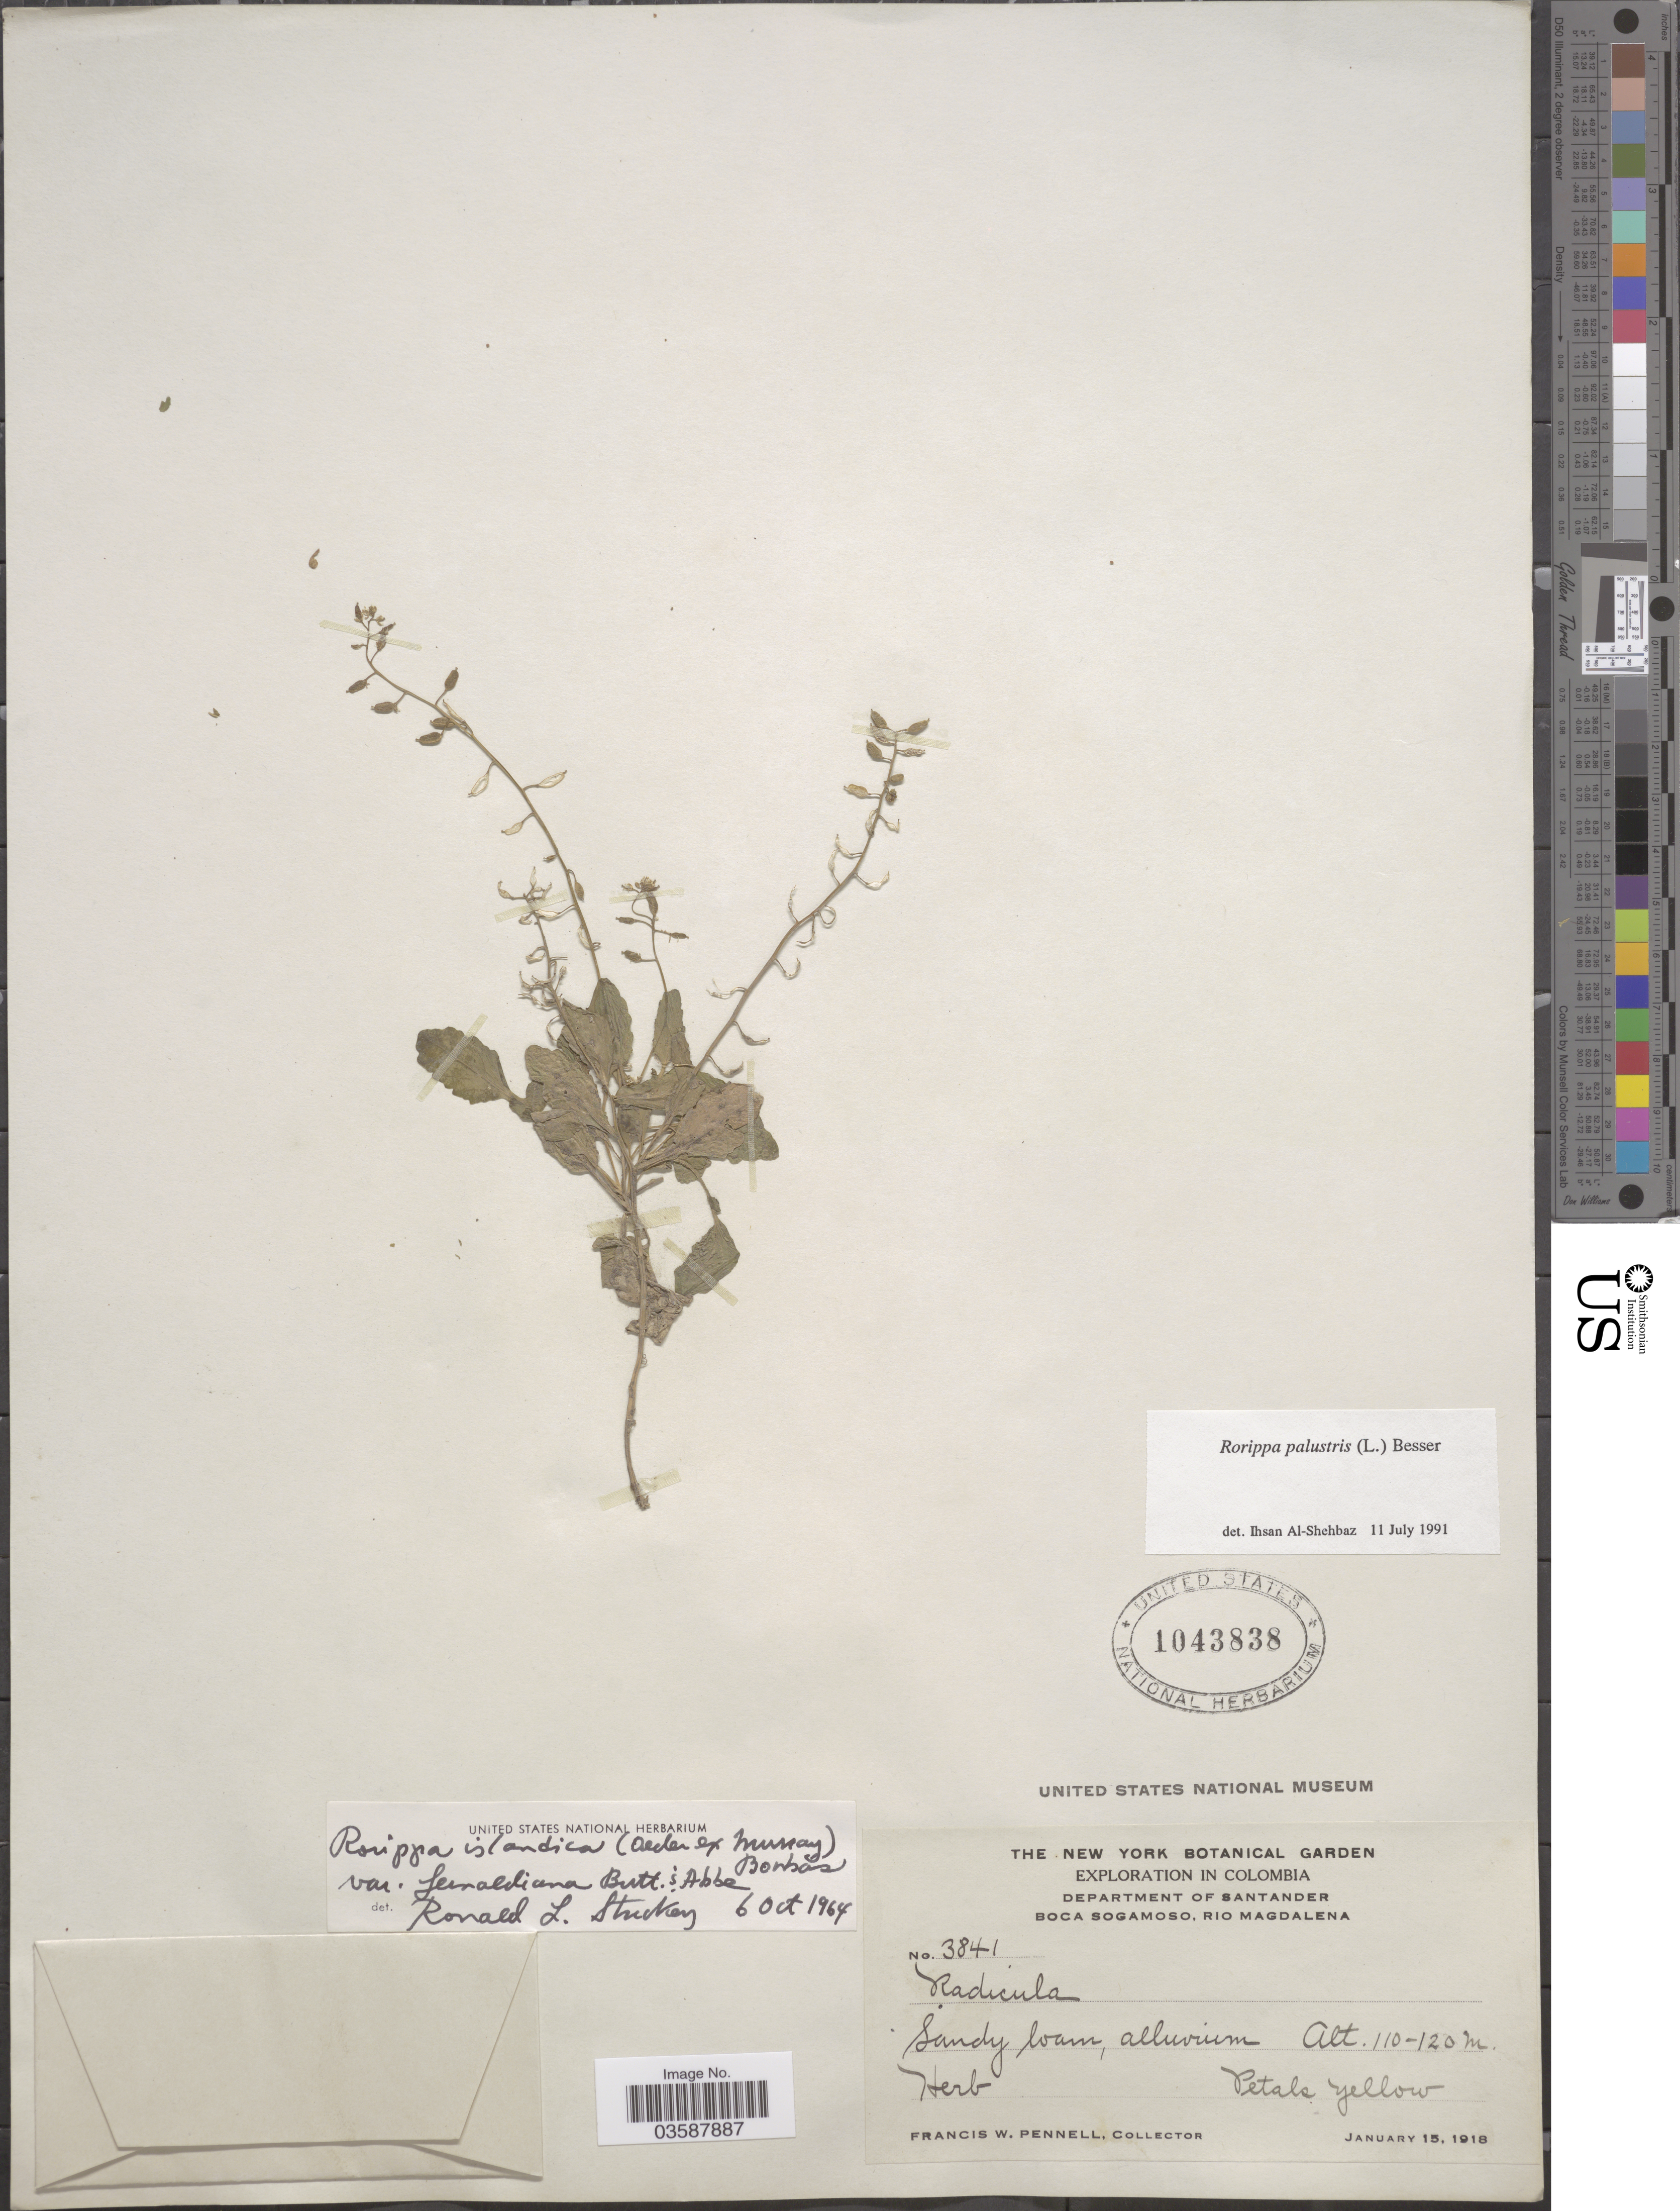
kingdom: Plantae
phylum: Tracheophyta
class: Magnoliopsida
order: Brassicales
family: Brassicaceae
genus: Rorippa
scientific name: Rorippa palustris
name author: (L.) Besser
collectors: F. W. Pennell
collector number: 3841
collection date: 1918-01-15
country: Colombia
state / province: Santander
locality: Department of Santander. Boca Sogamoso, Rio Magdalena.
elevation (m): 110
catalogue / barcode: US 1043838